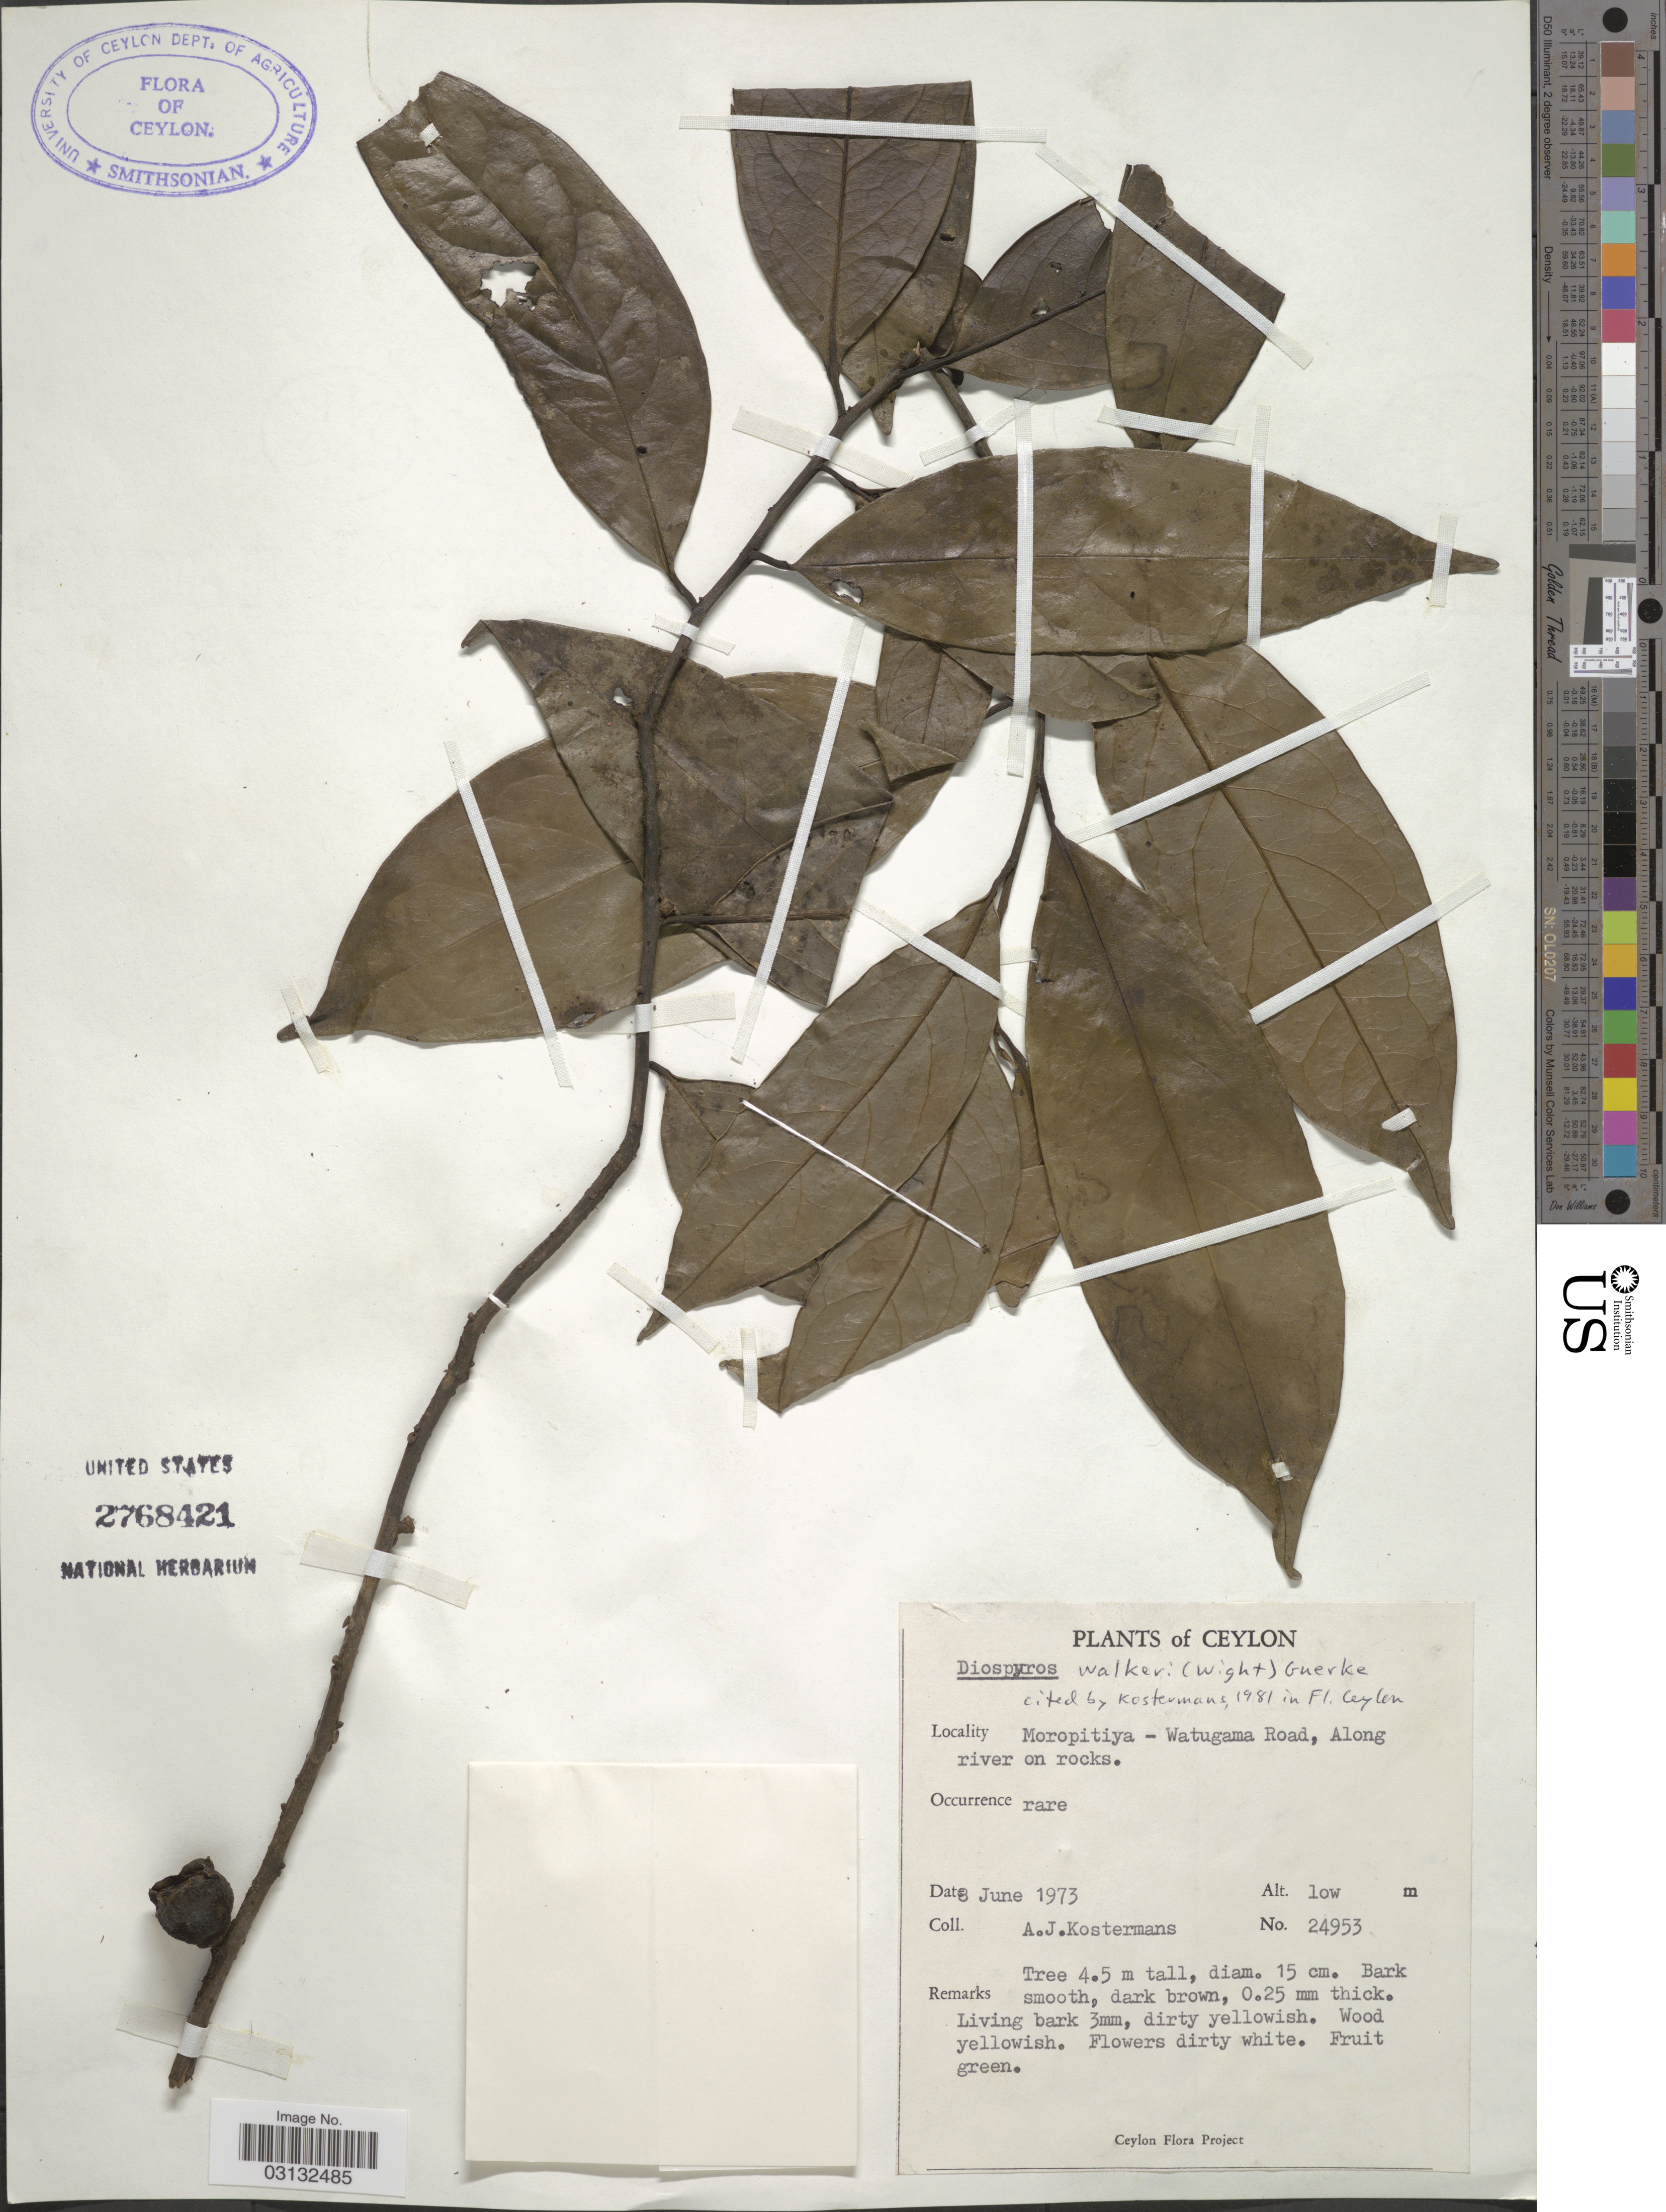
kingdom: Plantae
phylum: Tracheophyta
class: Magnoliopsida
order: Ericales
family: Ebenaceae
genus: Diospyros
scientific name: Diospyros walkeri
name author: (Wight) Gürke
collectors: A. J. G. Kostermans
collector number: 24953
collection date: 1973-06-08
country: Sri Lanka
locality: Ceylon. Moropitiya - Watugama Road, Along river on rocks.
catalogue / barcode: US 2768421